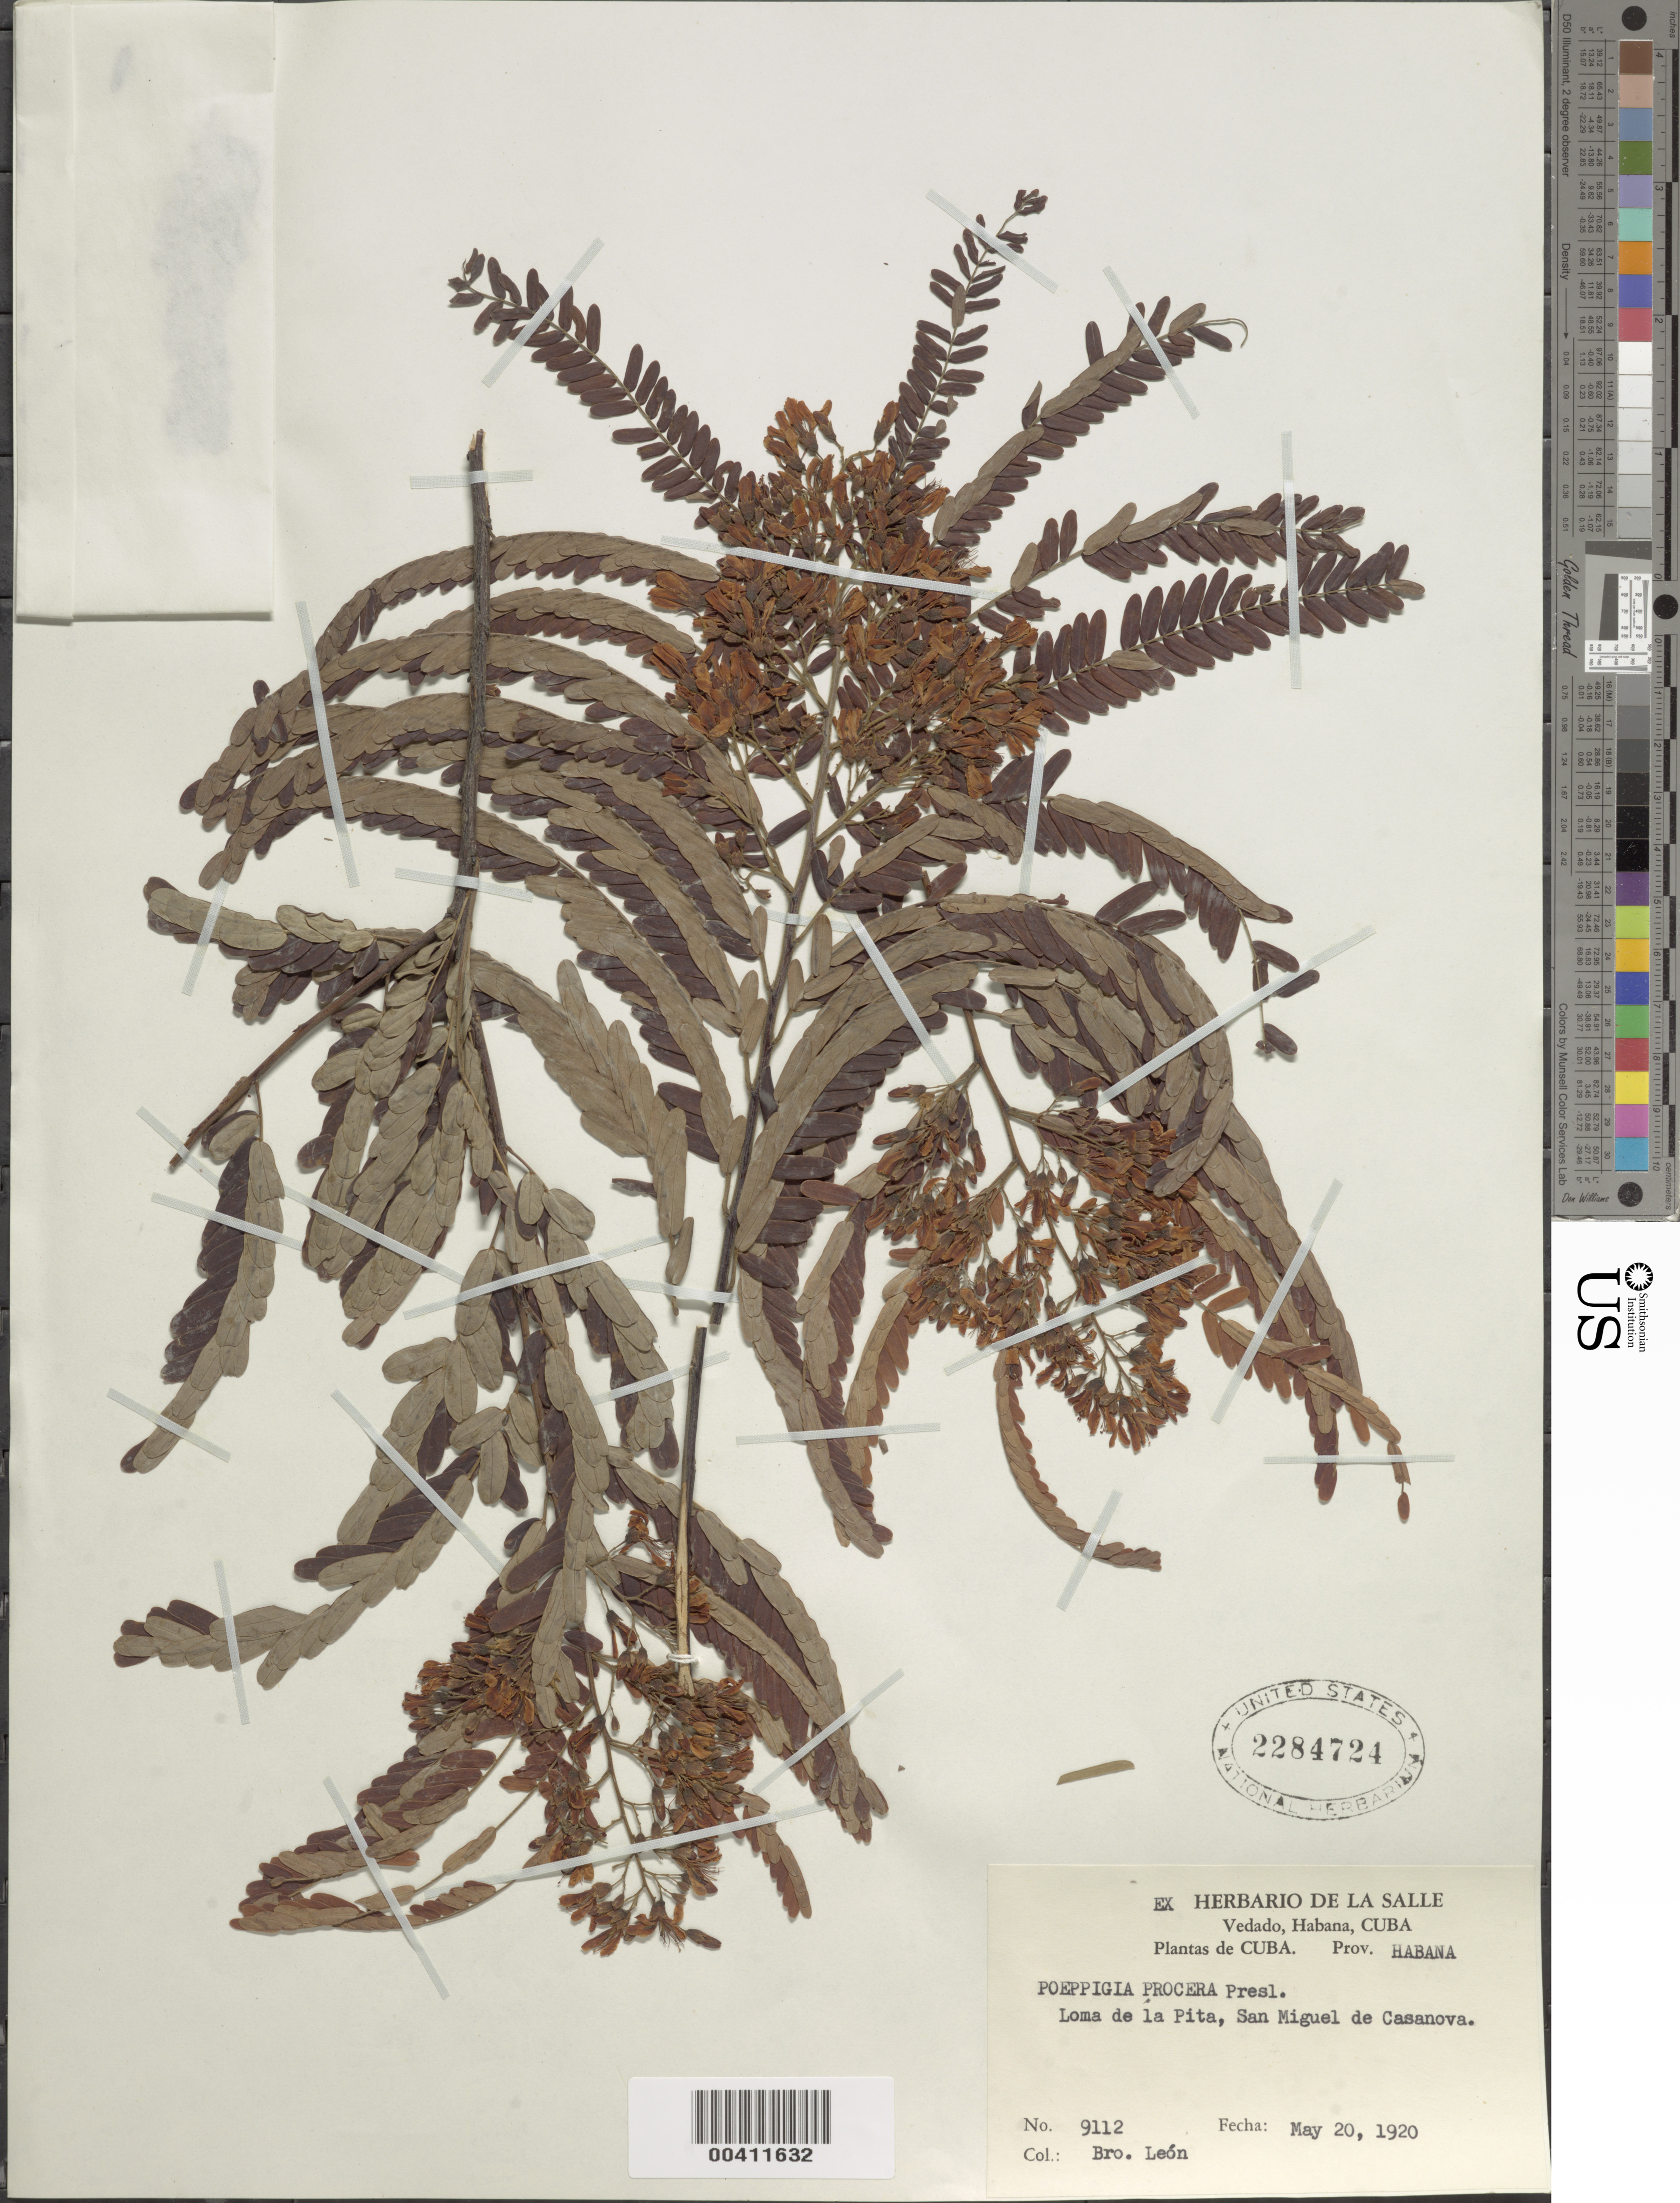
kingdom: Plantae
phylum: Tracheophyta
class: Magnoliopsida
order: Fabales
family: Fabaceae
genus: Poeppigia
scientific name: Poeppigia procera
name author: C. Presl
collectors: Bro. León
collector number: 9112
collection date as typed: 20 May 1920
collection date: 1920-05-20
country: Cuba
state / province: La Habana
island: Greater Antilles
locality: Loma de la pita, san miguel de casanova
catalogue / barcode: US 2284724